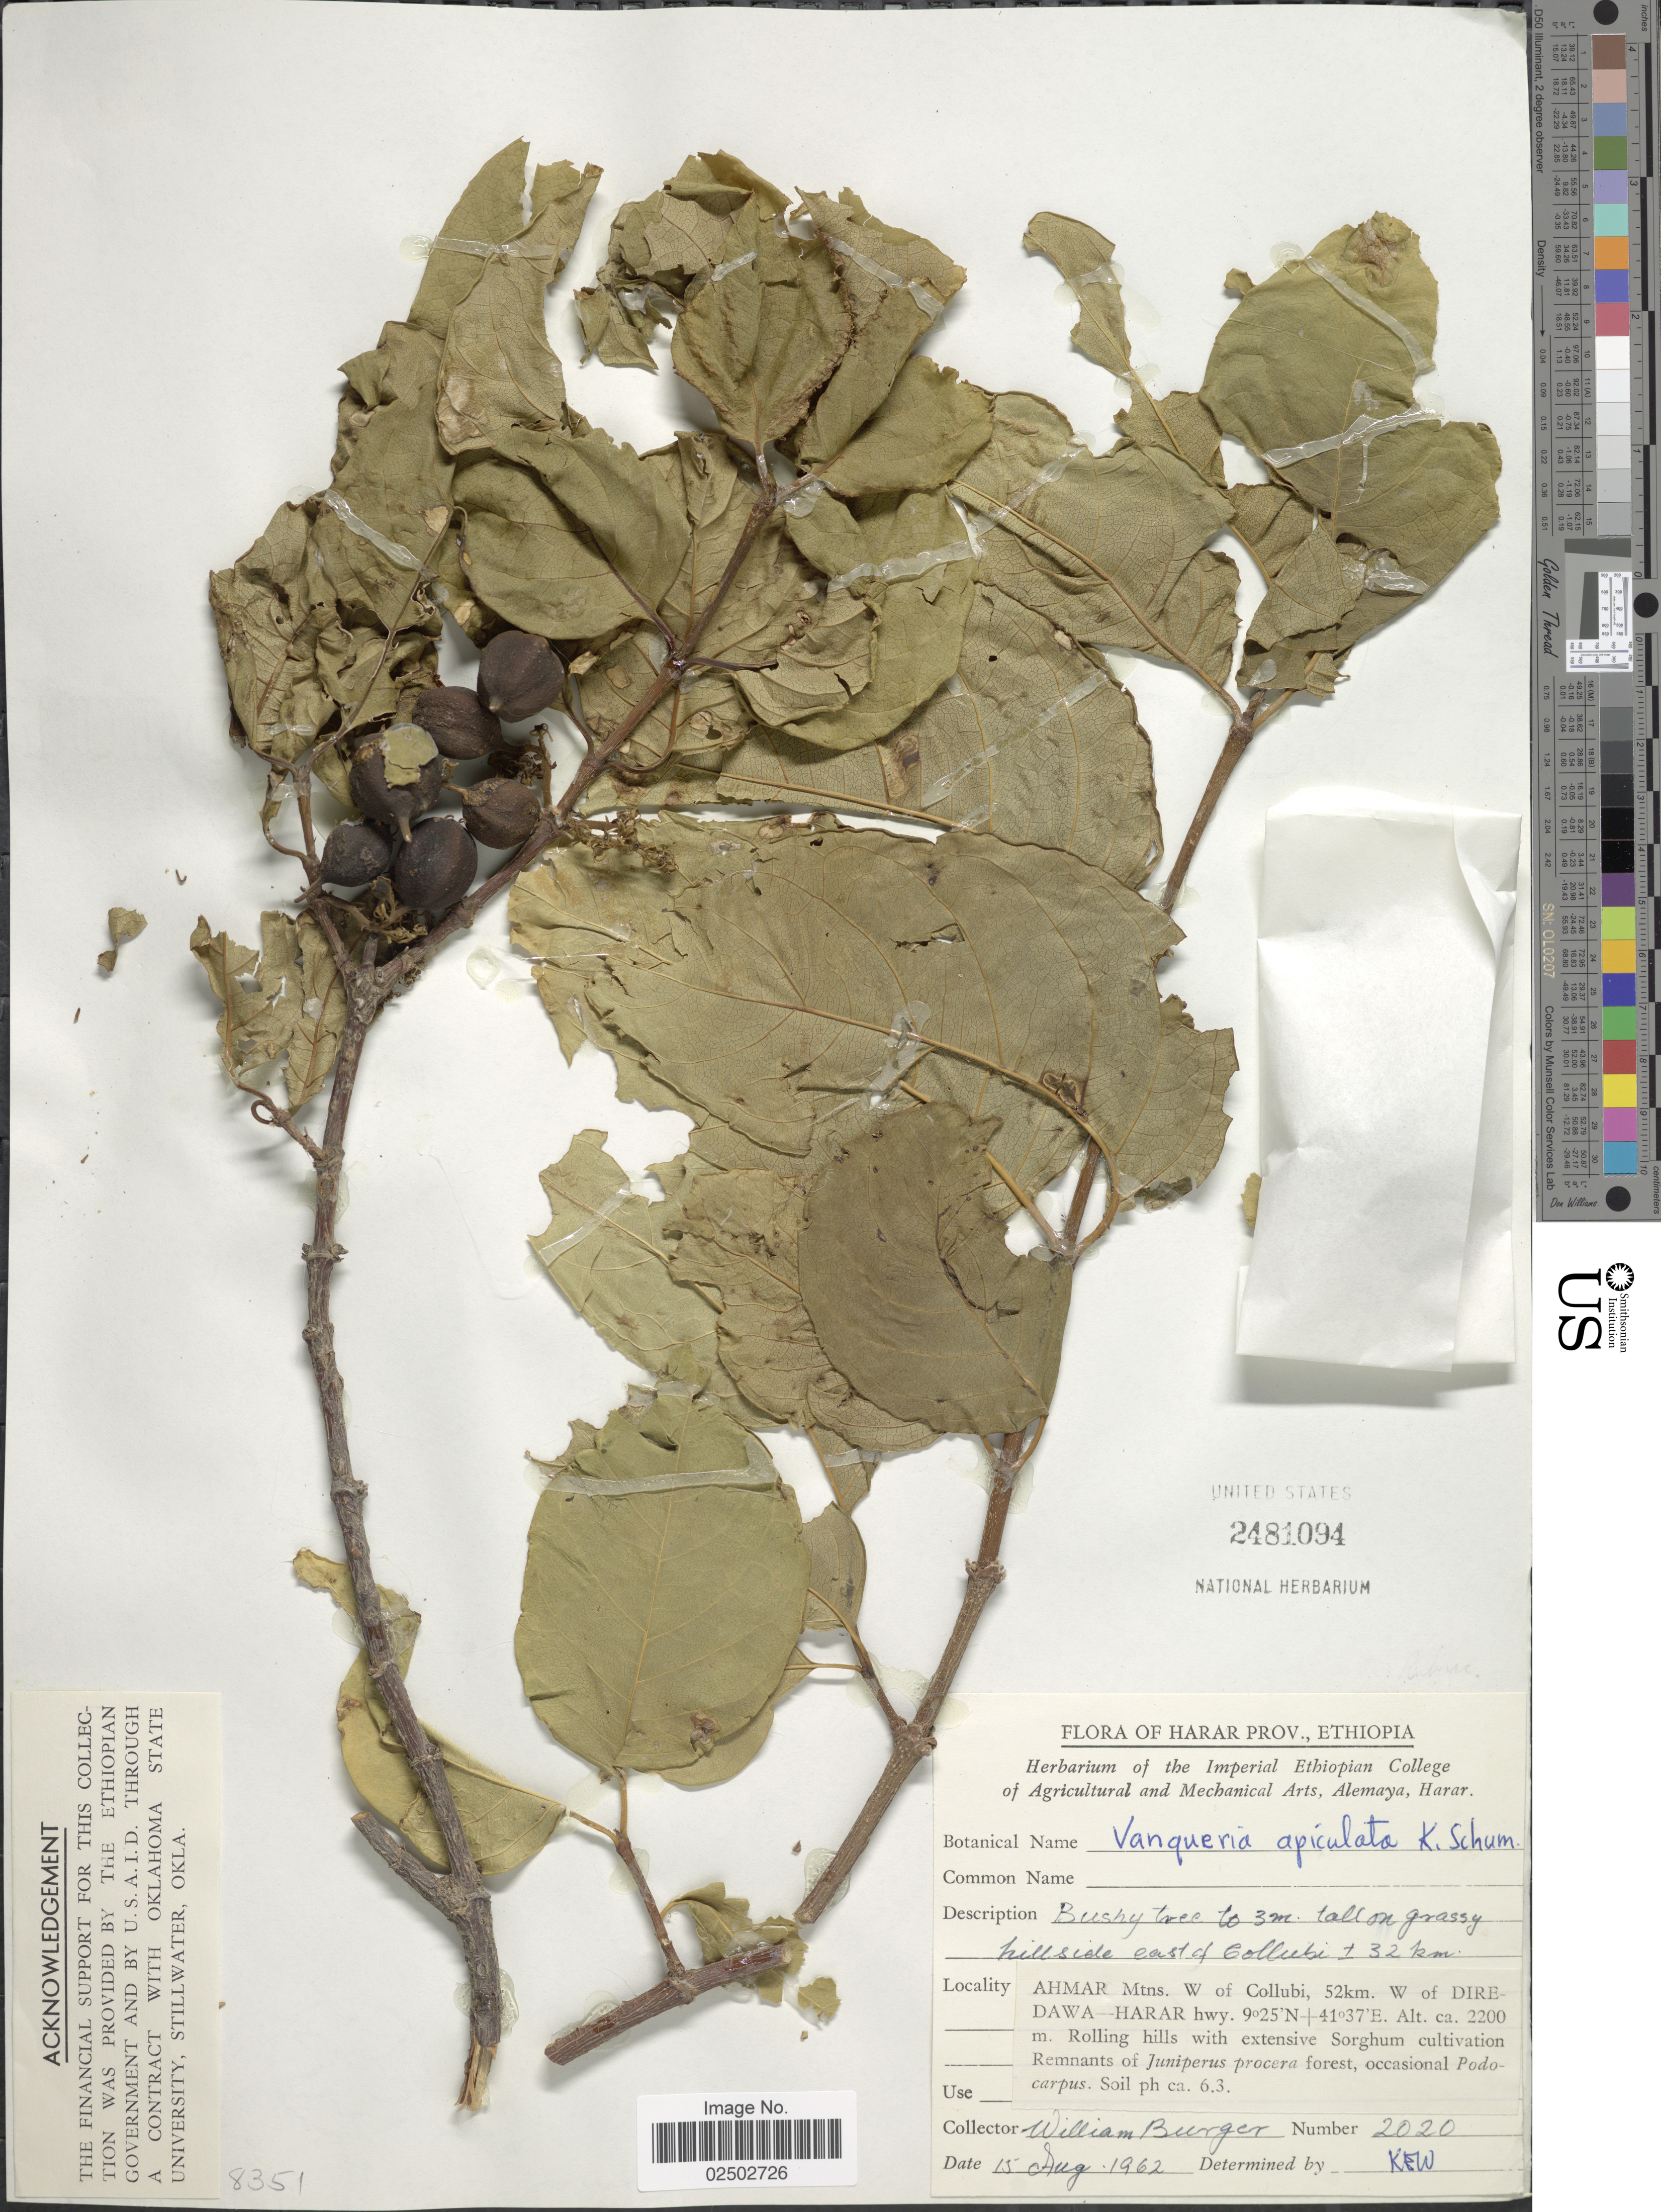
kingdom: Plantae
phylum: Tracheophyta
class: Magnoliopsida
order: Gentianales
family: Rubiaceae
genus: Vangueria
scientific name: Vangueria apiculata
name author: K. Schum.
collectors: W. Burger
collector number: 2020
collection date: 1962-08-15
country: Ethiopia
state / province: Dire Dawa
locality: Ahmar Mtns., W of Collubi, 52km. W of Dire-Dawa-Harar hwy. Harar Prov.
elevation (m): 2200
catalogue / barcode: US 2481094